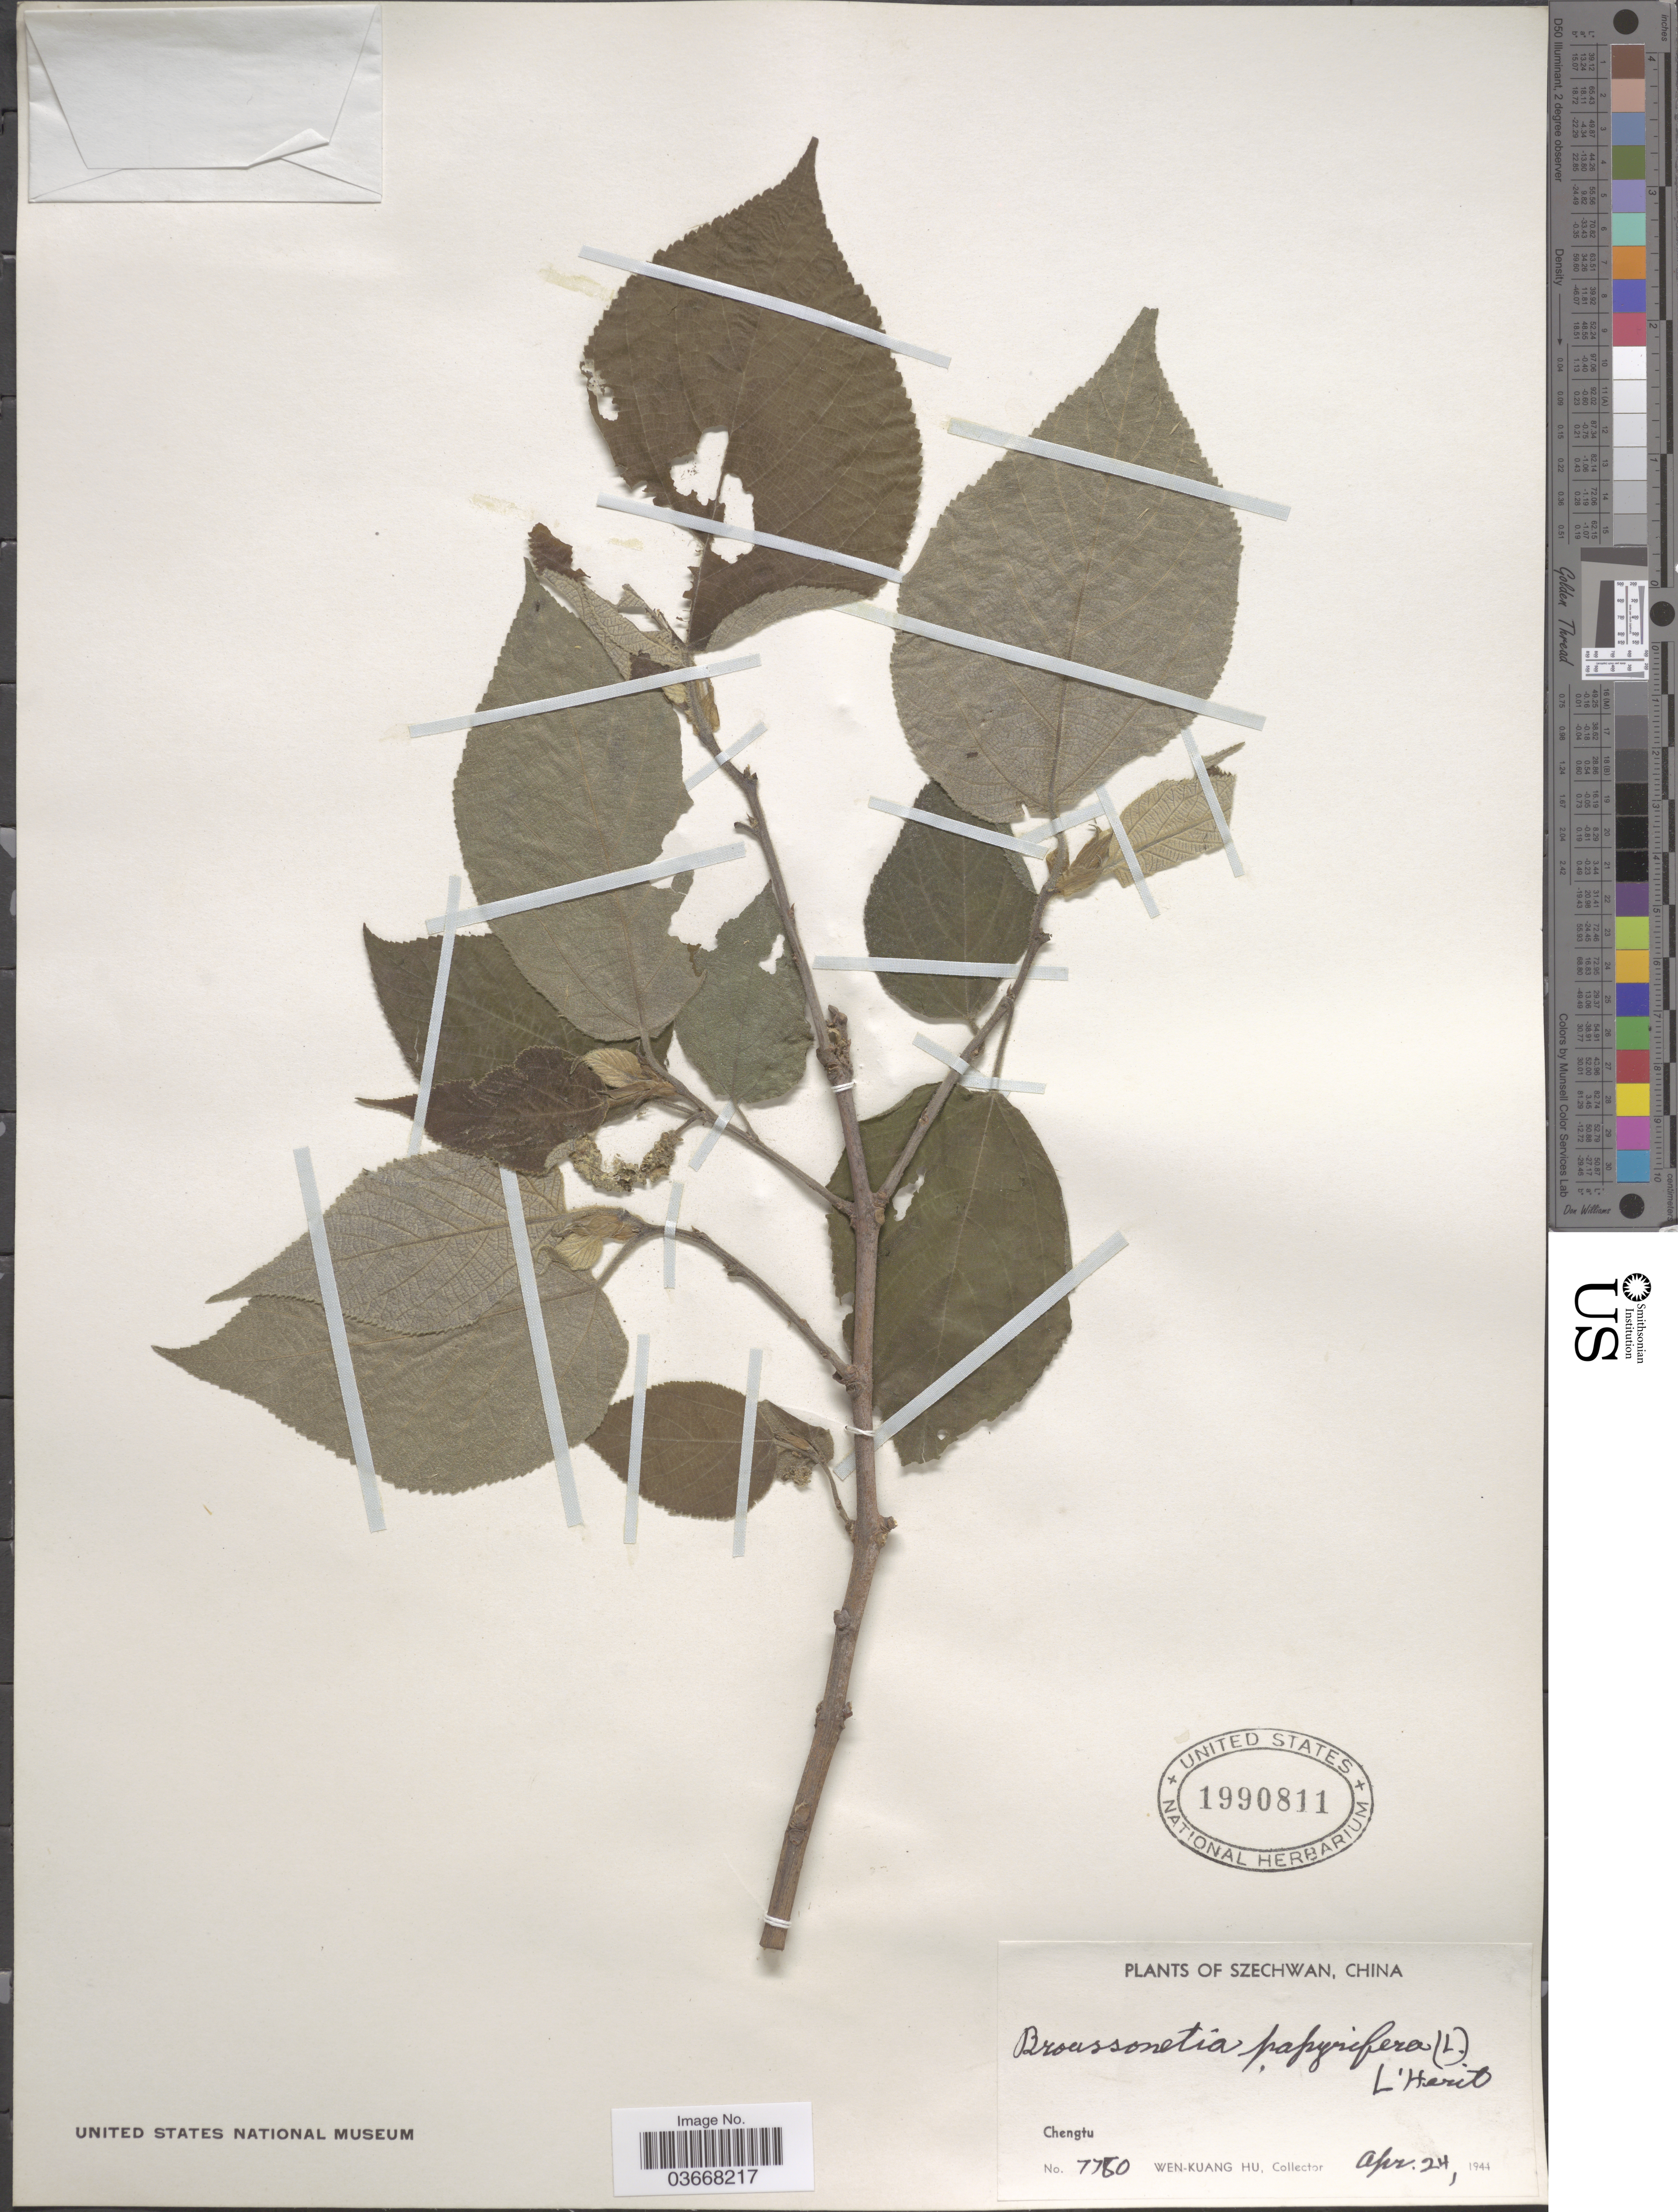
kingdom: Plantae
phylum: Tracheophyta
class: Magnoliopsida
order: Rosales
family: Moraceae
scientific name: Broussoneta papyrifera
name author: (L.) L'Hér. ex Vent.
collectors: W. K. Hu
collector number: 7780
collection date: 1944-04-24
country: China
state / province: Sichuan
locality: Szechwan. Chengtu.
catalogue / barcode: US 1990811